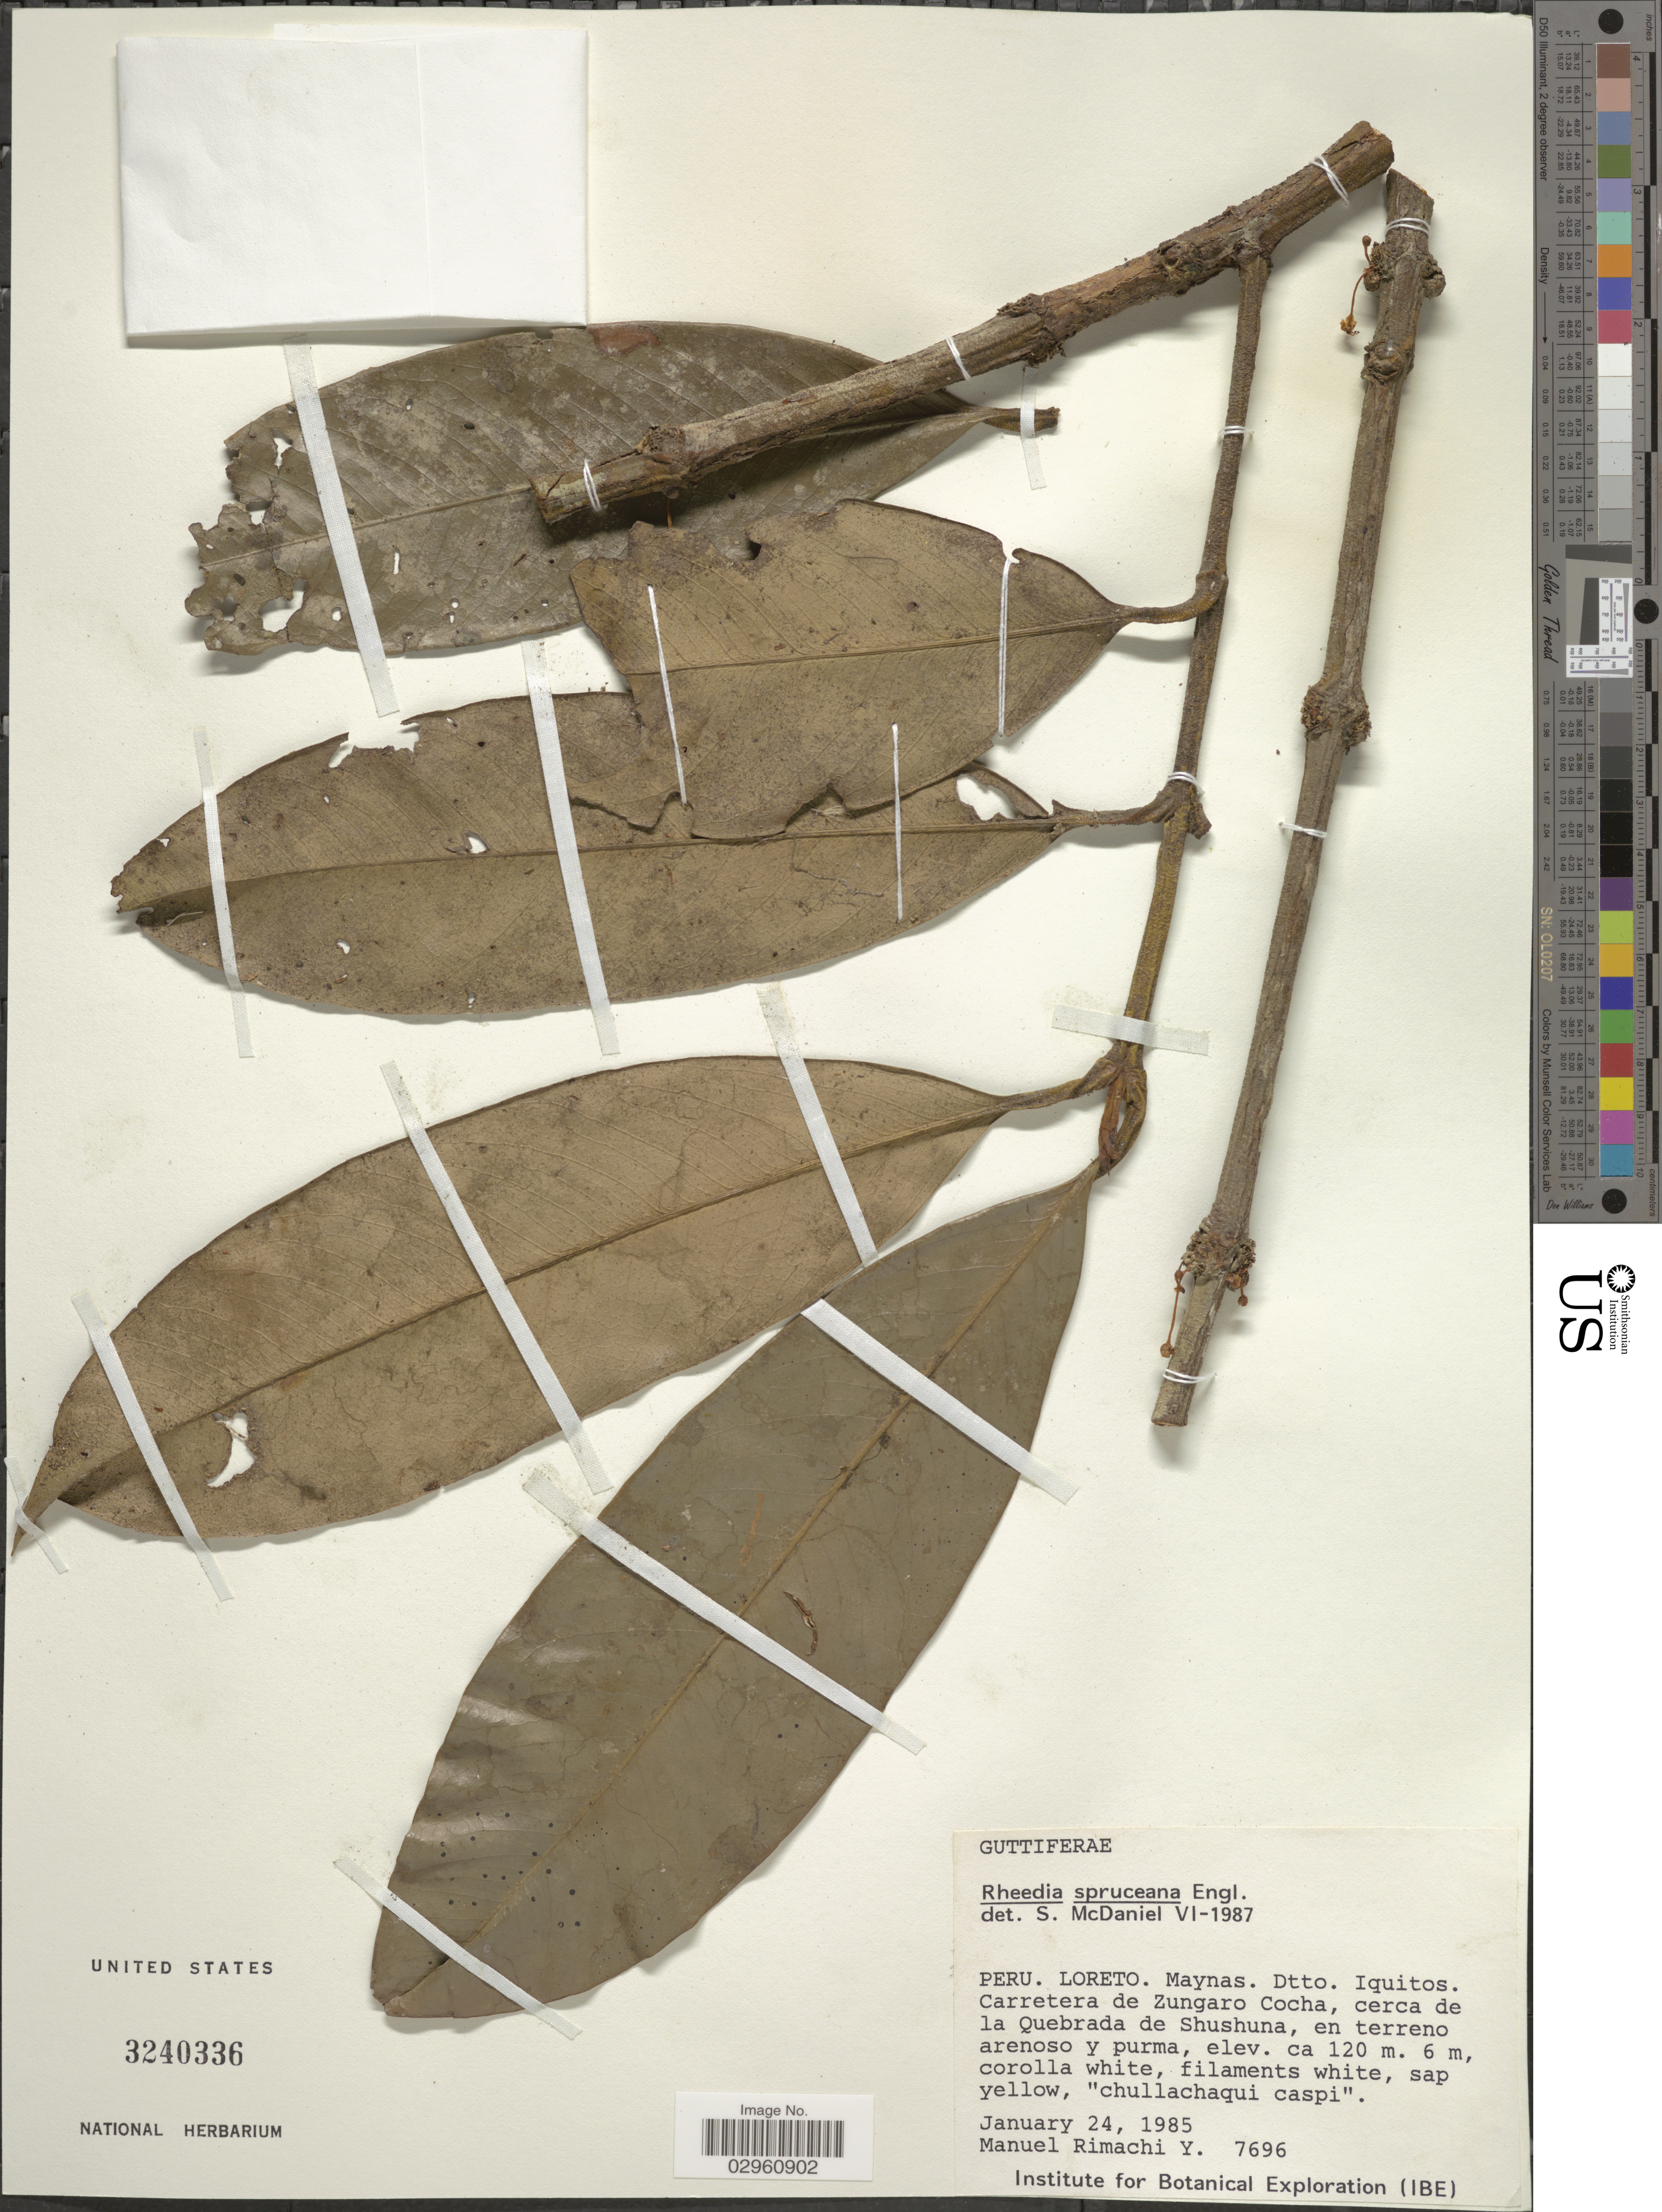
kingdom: Plantae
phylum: Tracheophyta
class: Magnoliopsida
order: Malpighiales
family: Clusiaceae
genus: Garcinia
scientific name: Garcinia macrophylla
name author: Mart.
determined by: Medellin-Zabala, D.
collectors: M. Rimachi Y.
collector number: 7696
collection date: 1985-01-24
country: Peru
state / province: Loreto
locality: Maynas. Dtto. Iquitos. Carretera de Zungaro Cocha, cerca de la Quebrada de Shushuna.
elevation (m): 120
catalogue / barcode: US 3240336